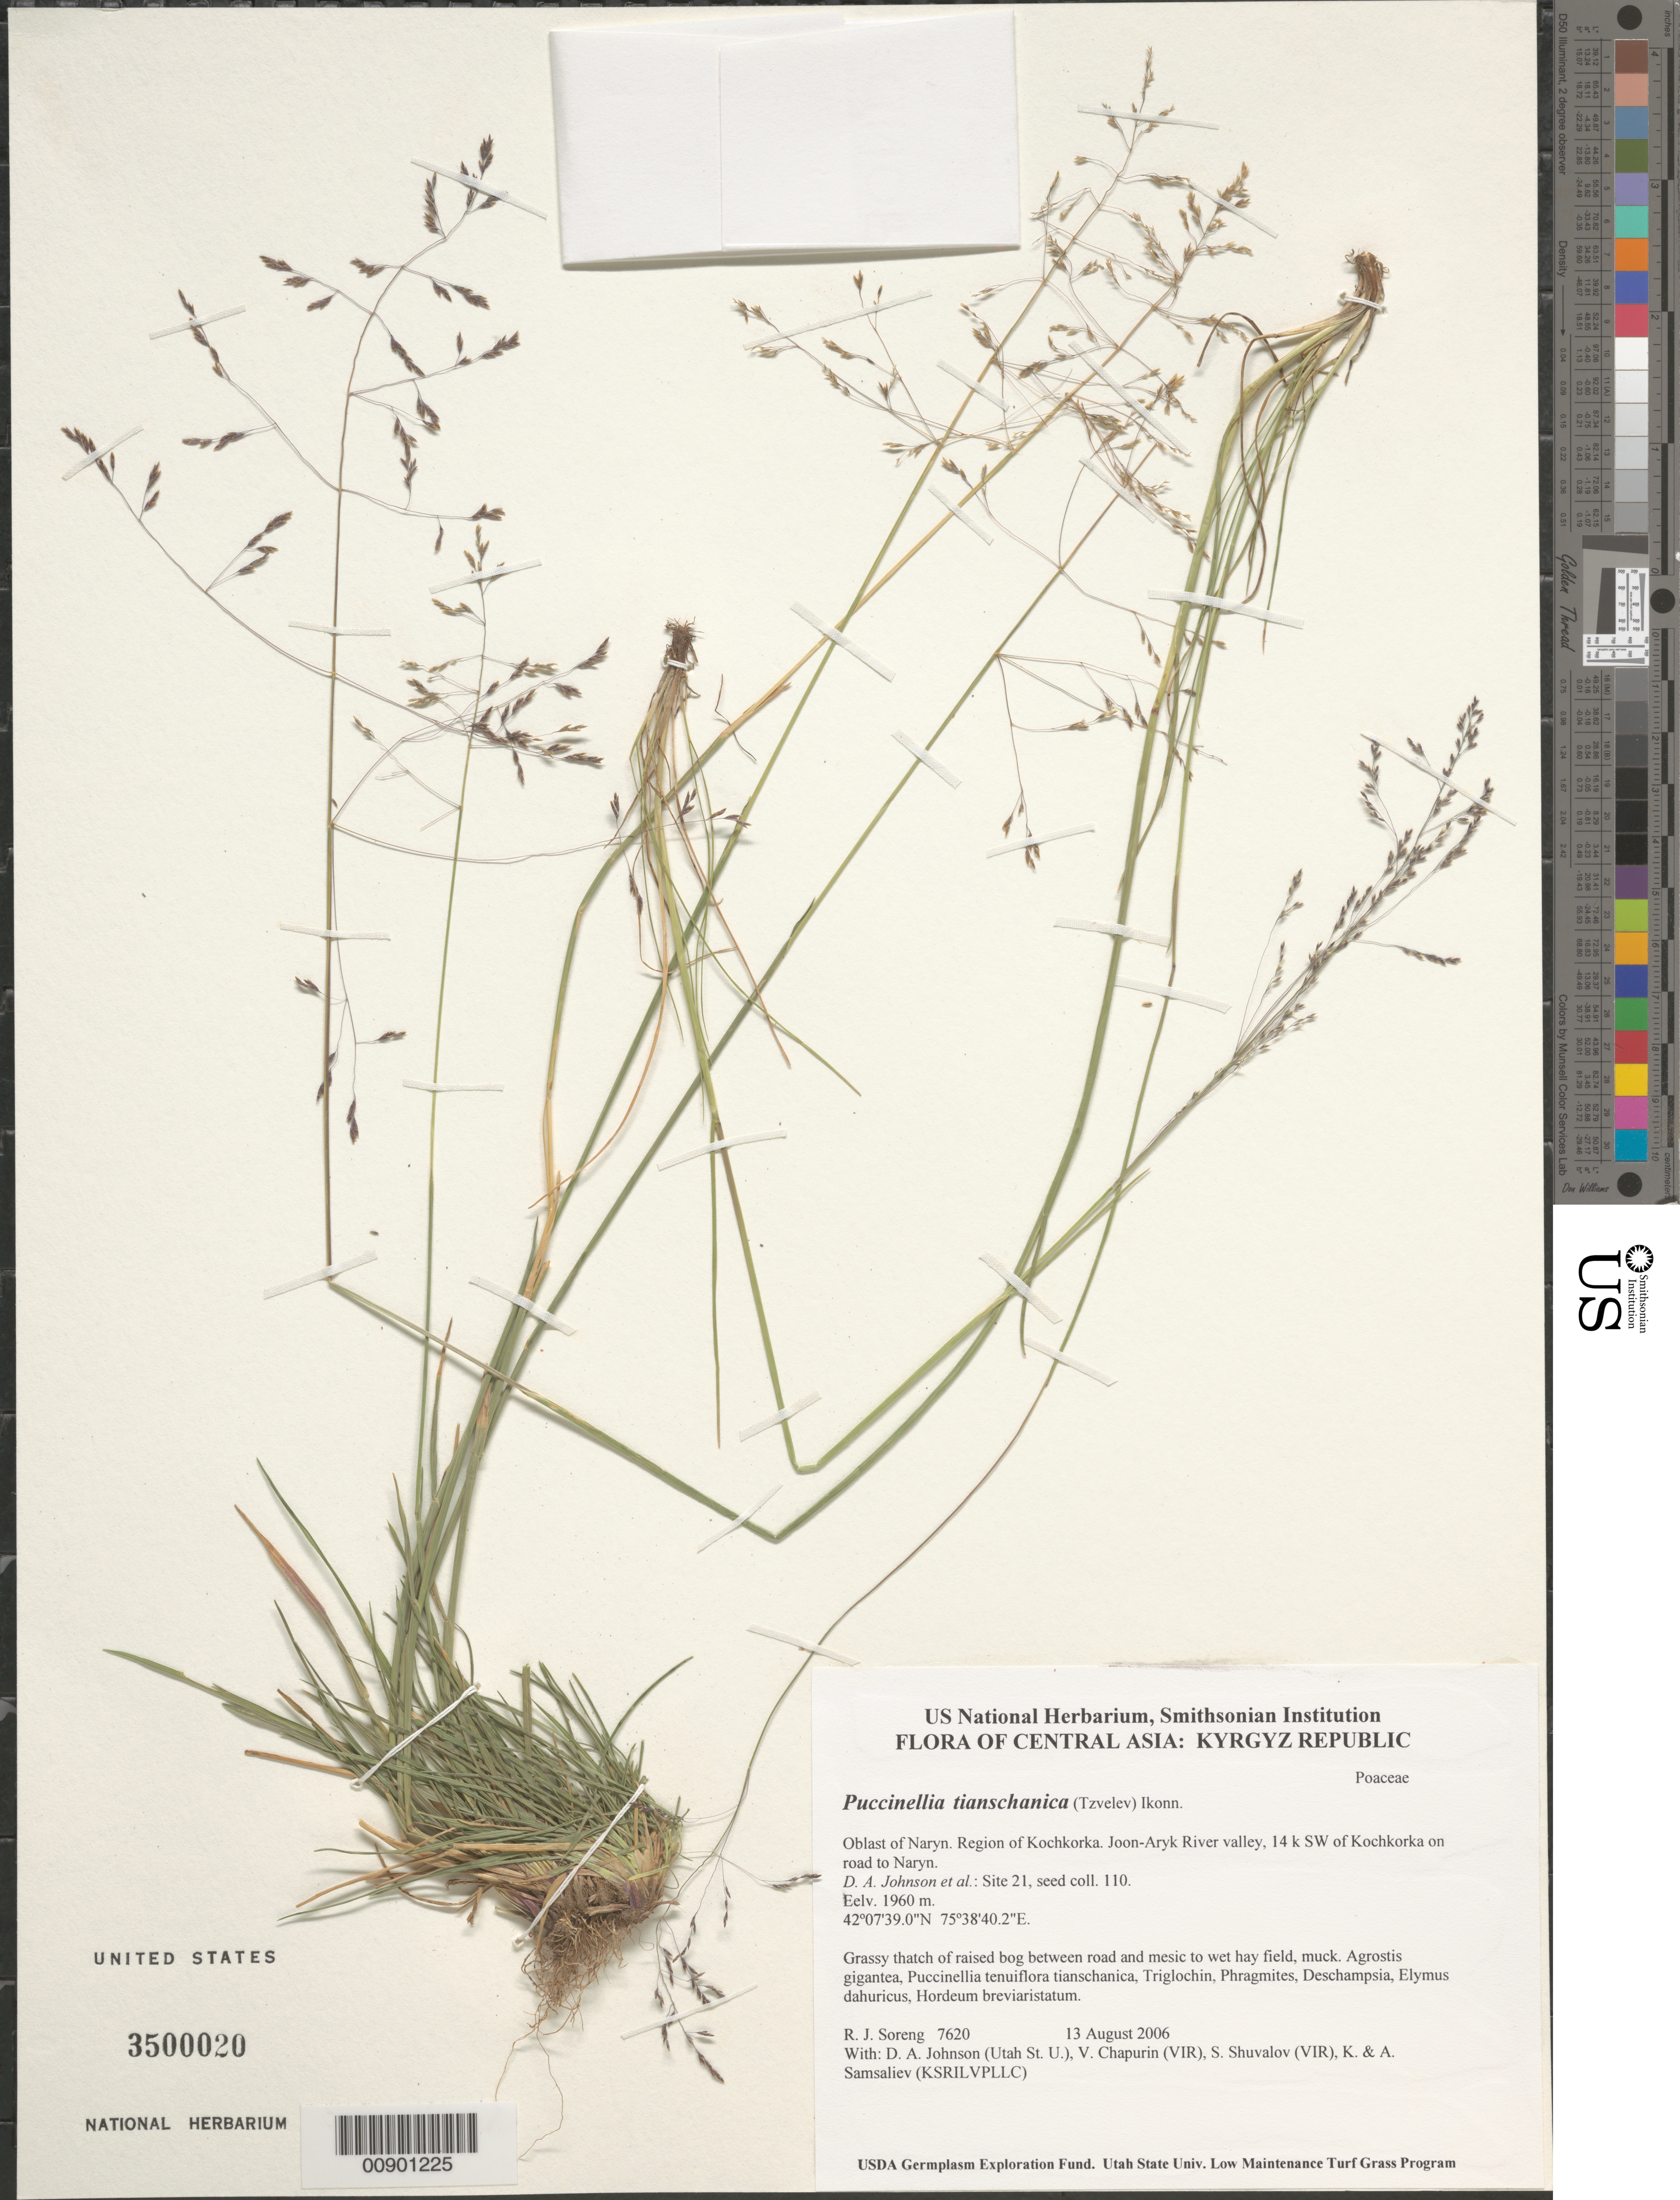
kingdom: Plantae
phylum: Tracheophyta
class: Liliopsida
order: Poales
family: Poaceae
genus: Puccinellia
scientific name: Puccinellia tianschanica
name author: (Tzvelev) Ikonn.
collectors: R. J. Soreng, D. Johnson, S. Shuvalov, V. Chapurin, K. Samsaliev & A. Samsaliev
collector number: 7620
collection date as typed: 13 Aug 2006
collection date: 2006-08-13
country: Kyrgyzstan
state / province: Naryn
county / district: Kochkorka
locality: Joon-Aryk River valley, 14 km SW of Kochkorka on road to Naryn.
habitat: Grassy thatch of raised bog between road and mesic to wet hay field, muck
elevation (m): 1960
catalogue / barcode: US 3500020